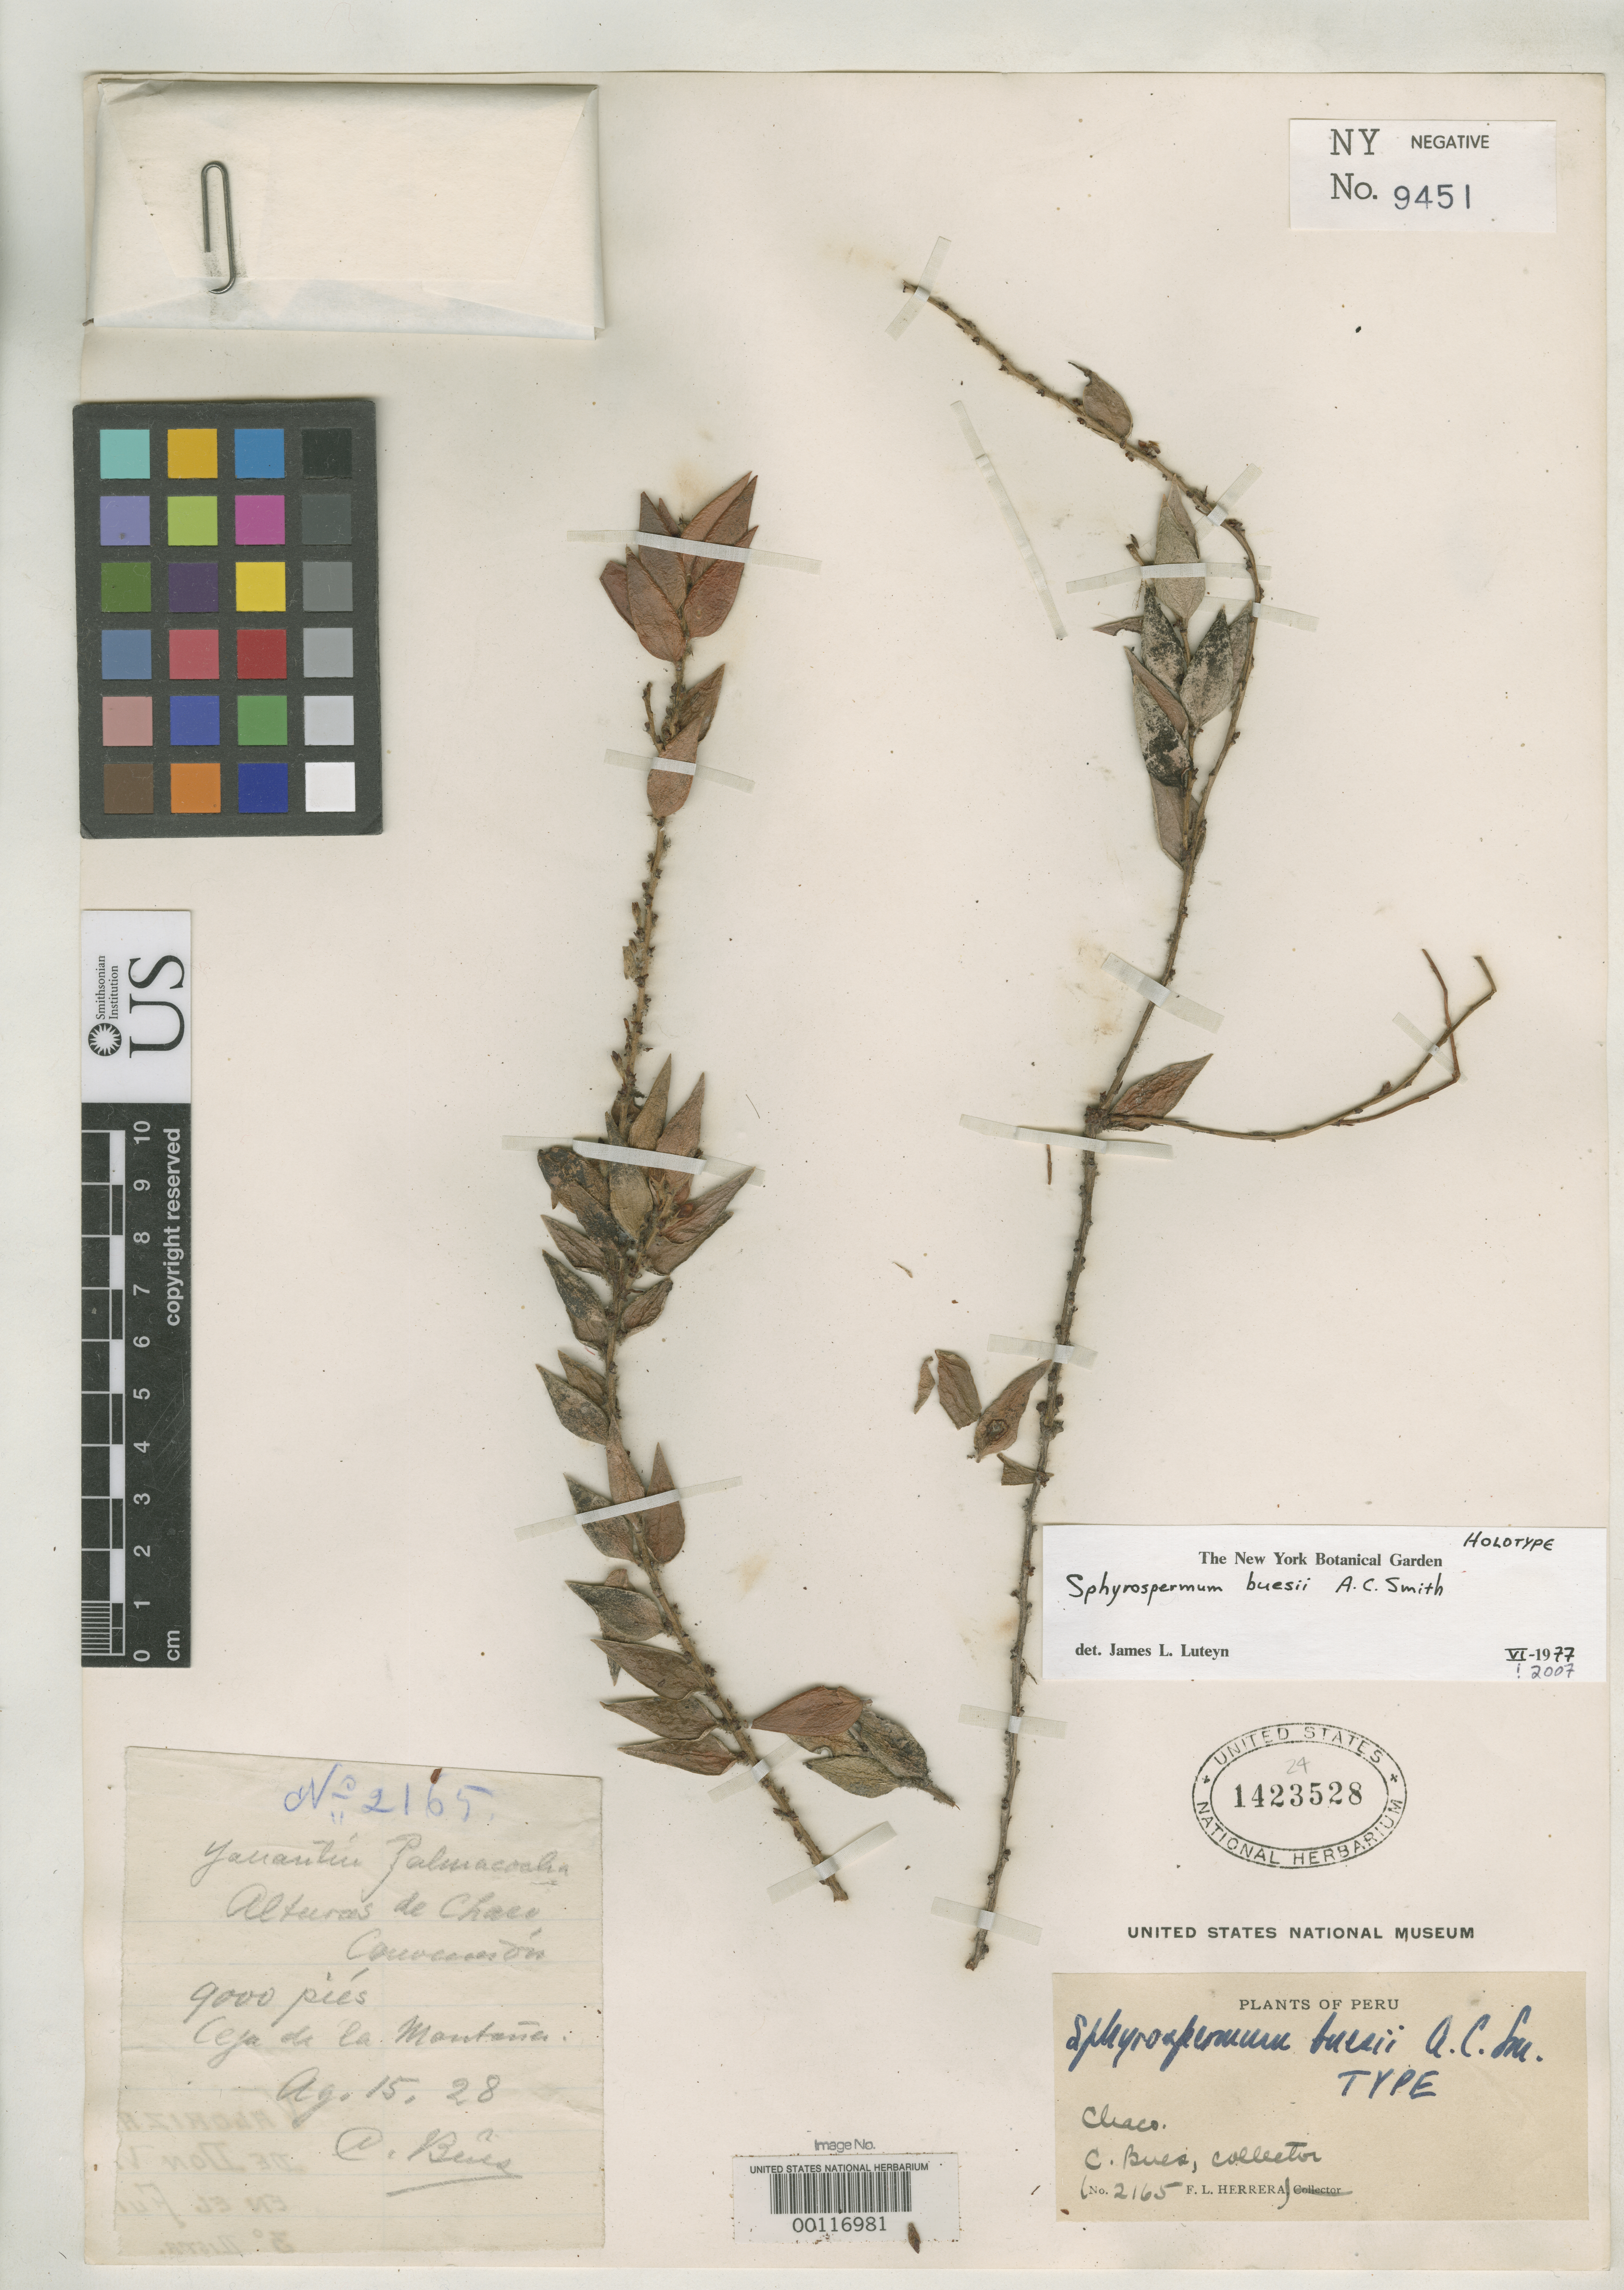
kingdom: Plantae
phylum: Tracheophyta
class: Magnoliopsida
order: Ericales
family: Ericaceae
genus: Sphyrospermum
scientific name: Sphyrospermum buesii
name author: A.C. Sm.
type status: Holotype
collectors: C. Bues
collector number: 2165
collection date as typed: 15 Aug 1928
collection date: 1928-08-15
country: Peru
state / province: Cusco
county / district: La Convención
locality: Yanatin, Palmacocha, alturas de Chaco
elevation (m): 2700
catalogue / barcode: US 1423528